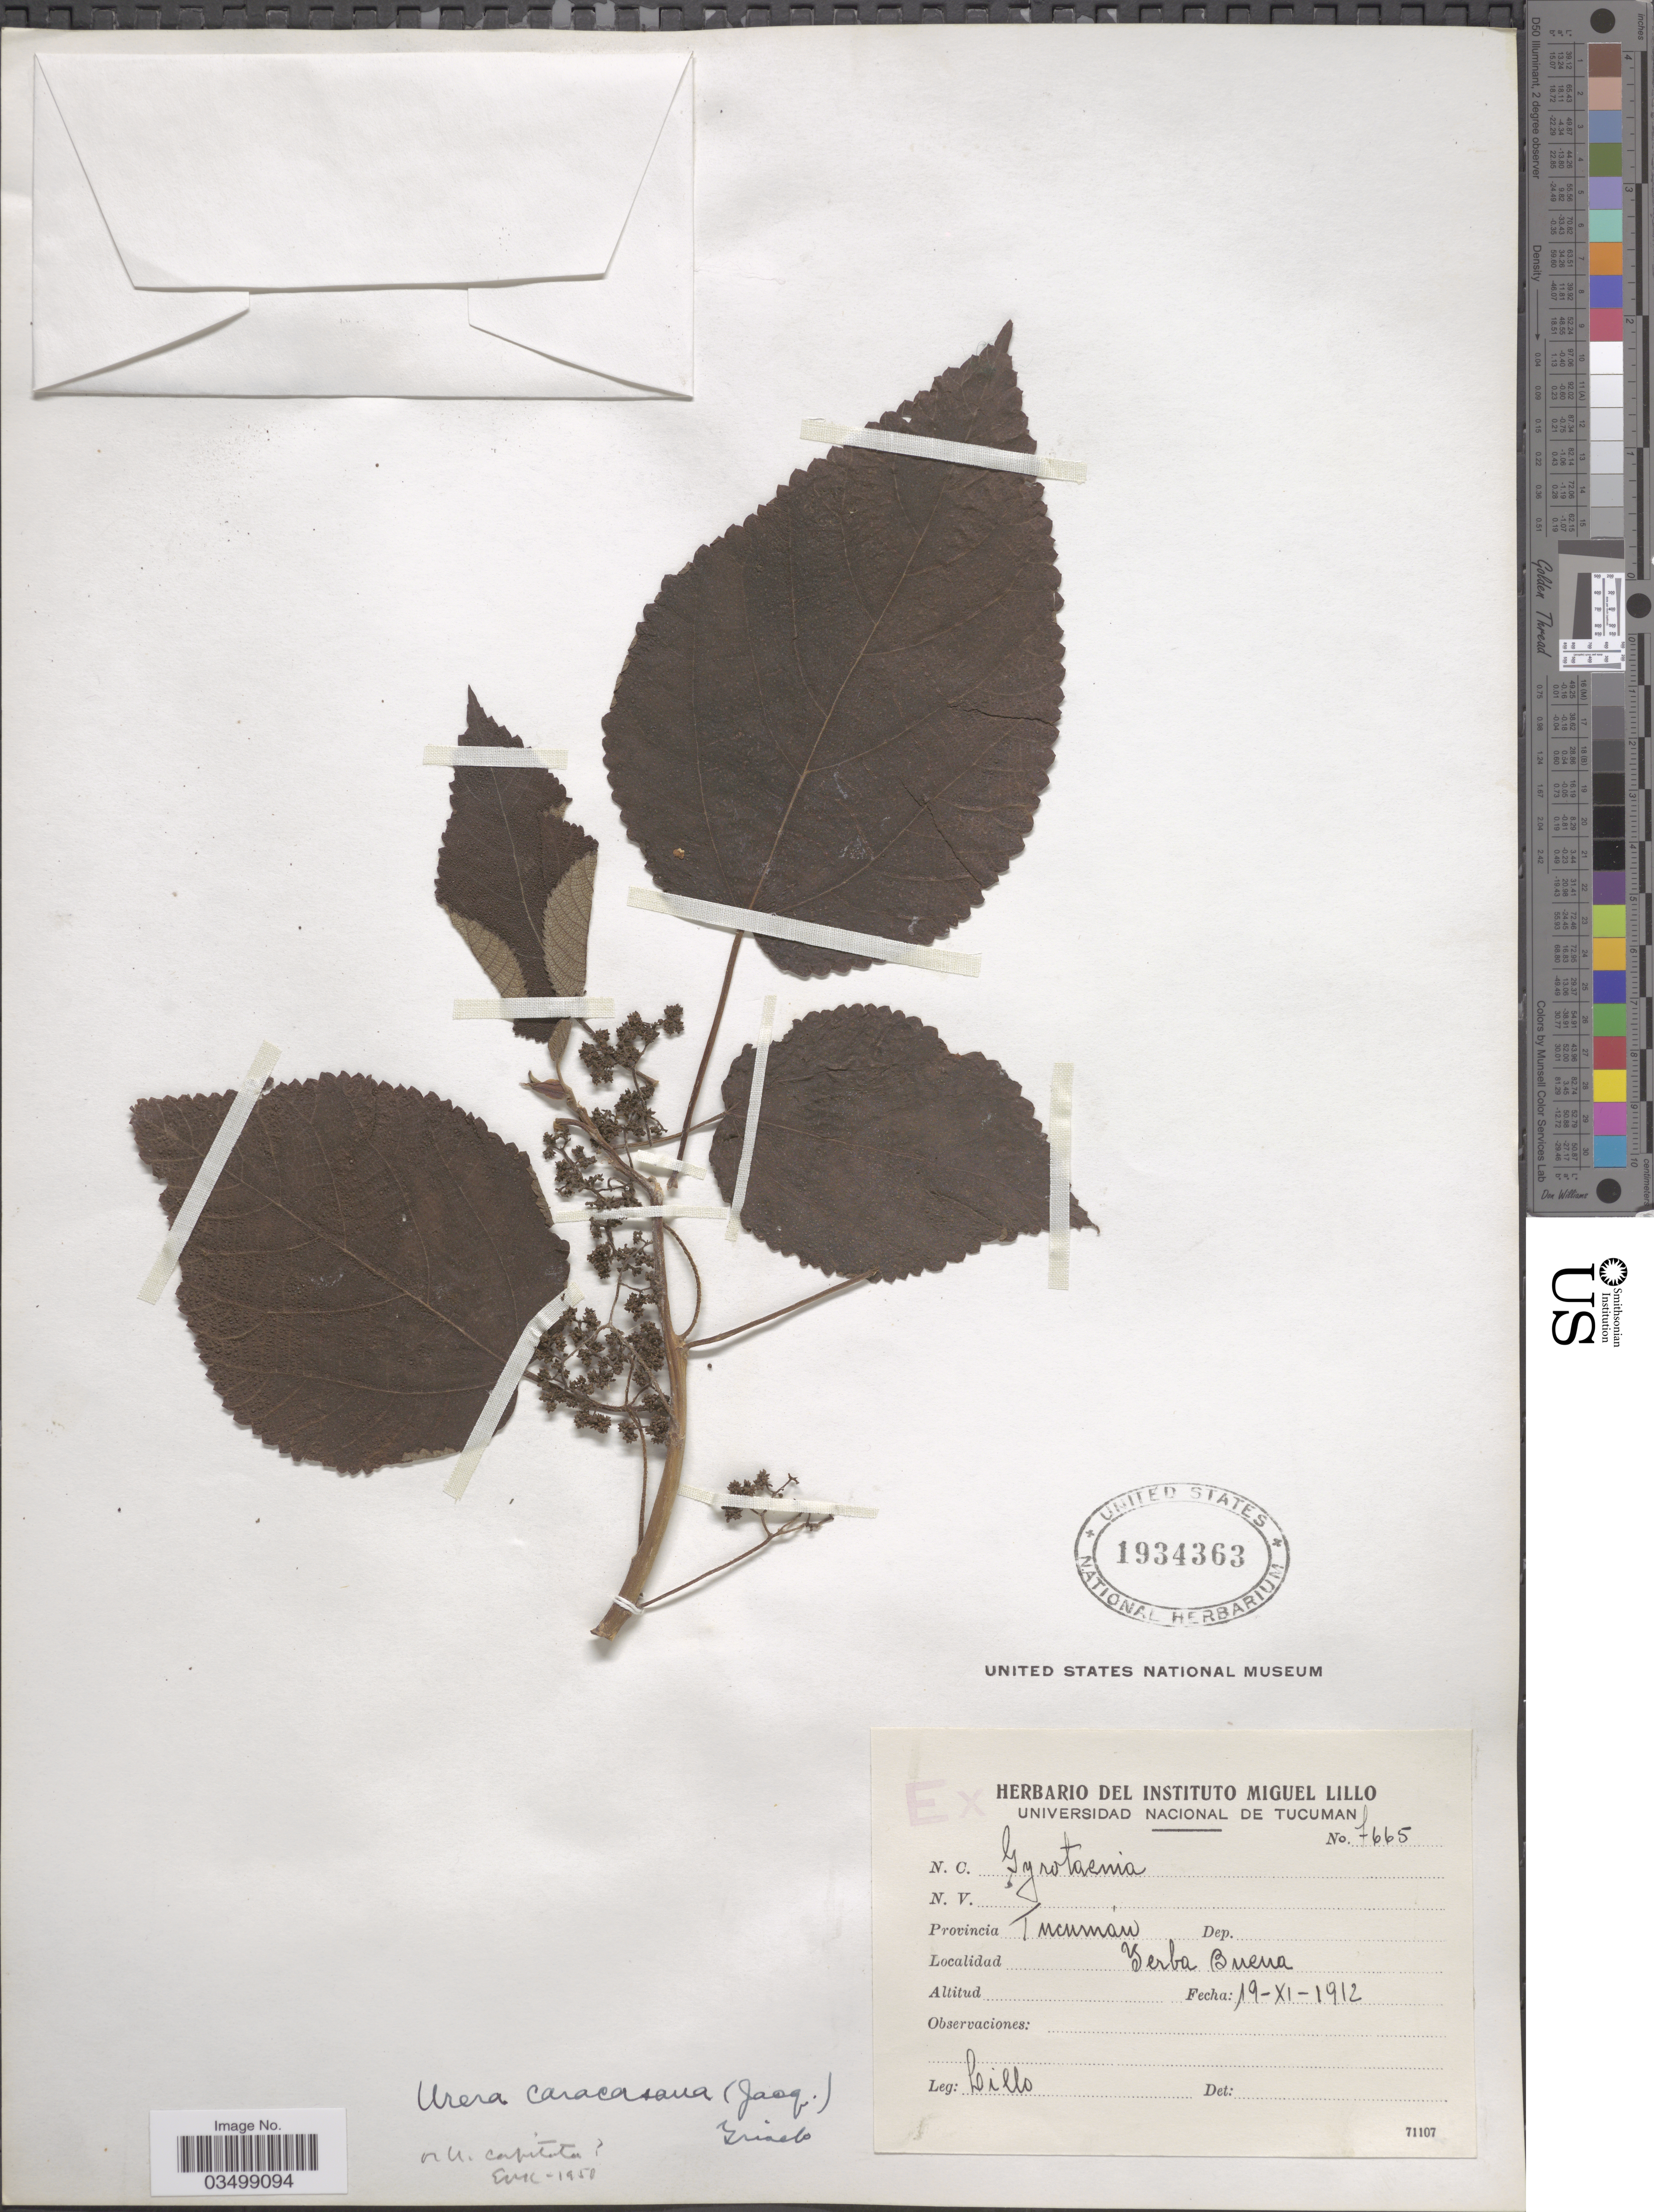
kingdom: Plantae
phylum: Tracheophyta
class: Magnoliopsida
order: Rosales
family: Urticaceae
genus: Urera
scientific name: Urera caracasana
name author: (Jacq.) Gaudich. ex Griseb.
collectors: M. Lillo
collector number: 7665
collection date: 1912-11-19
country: Argentina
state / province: Tucuman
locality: Yerba Buena.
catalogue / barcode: US 1934363